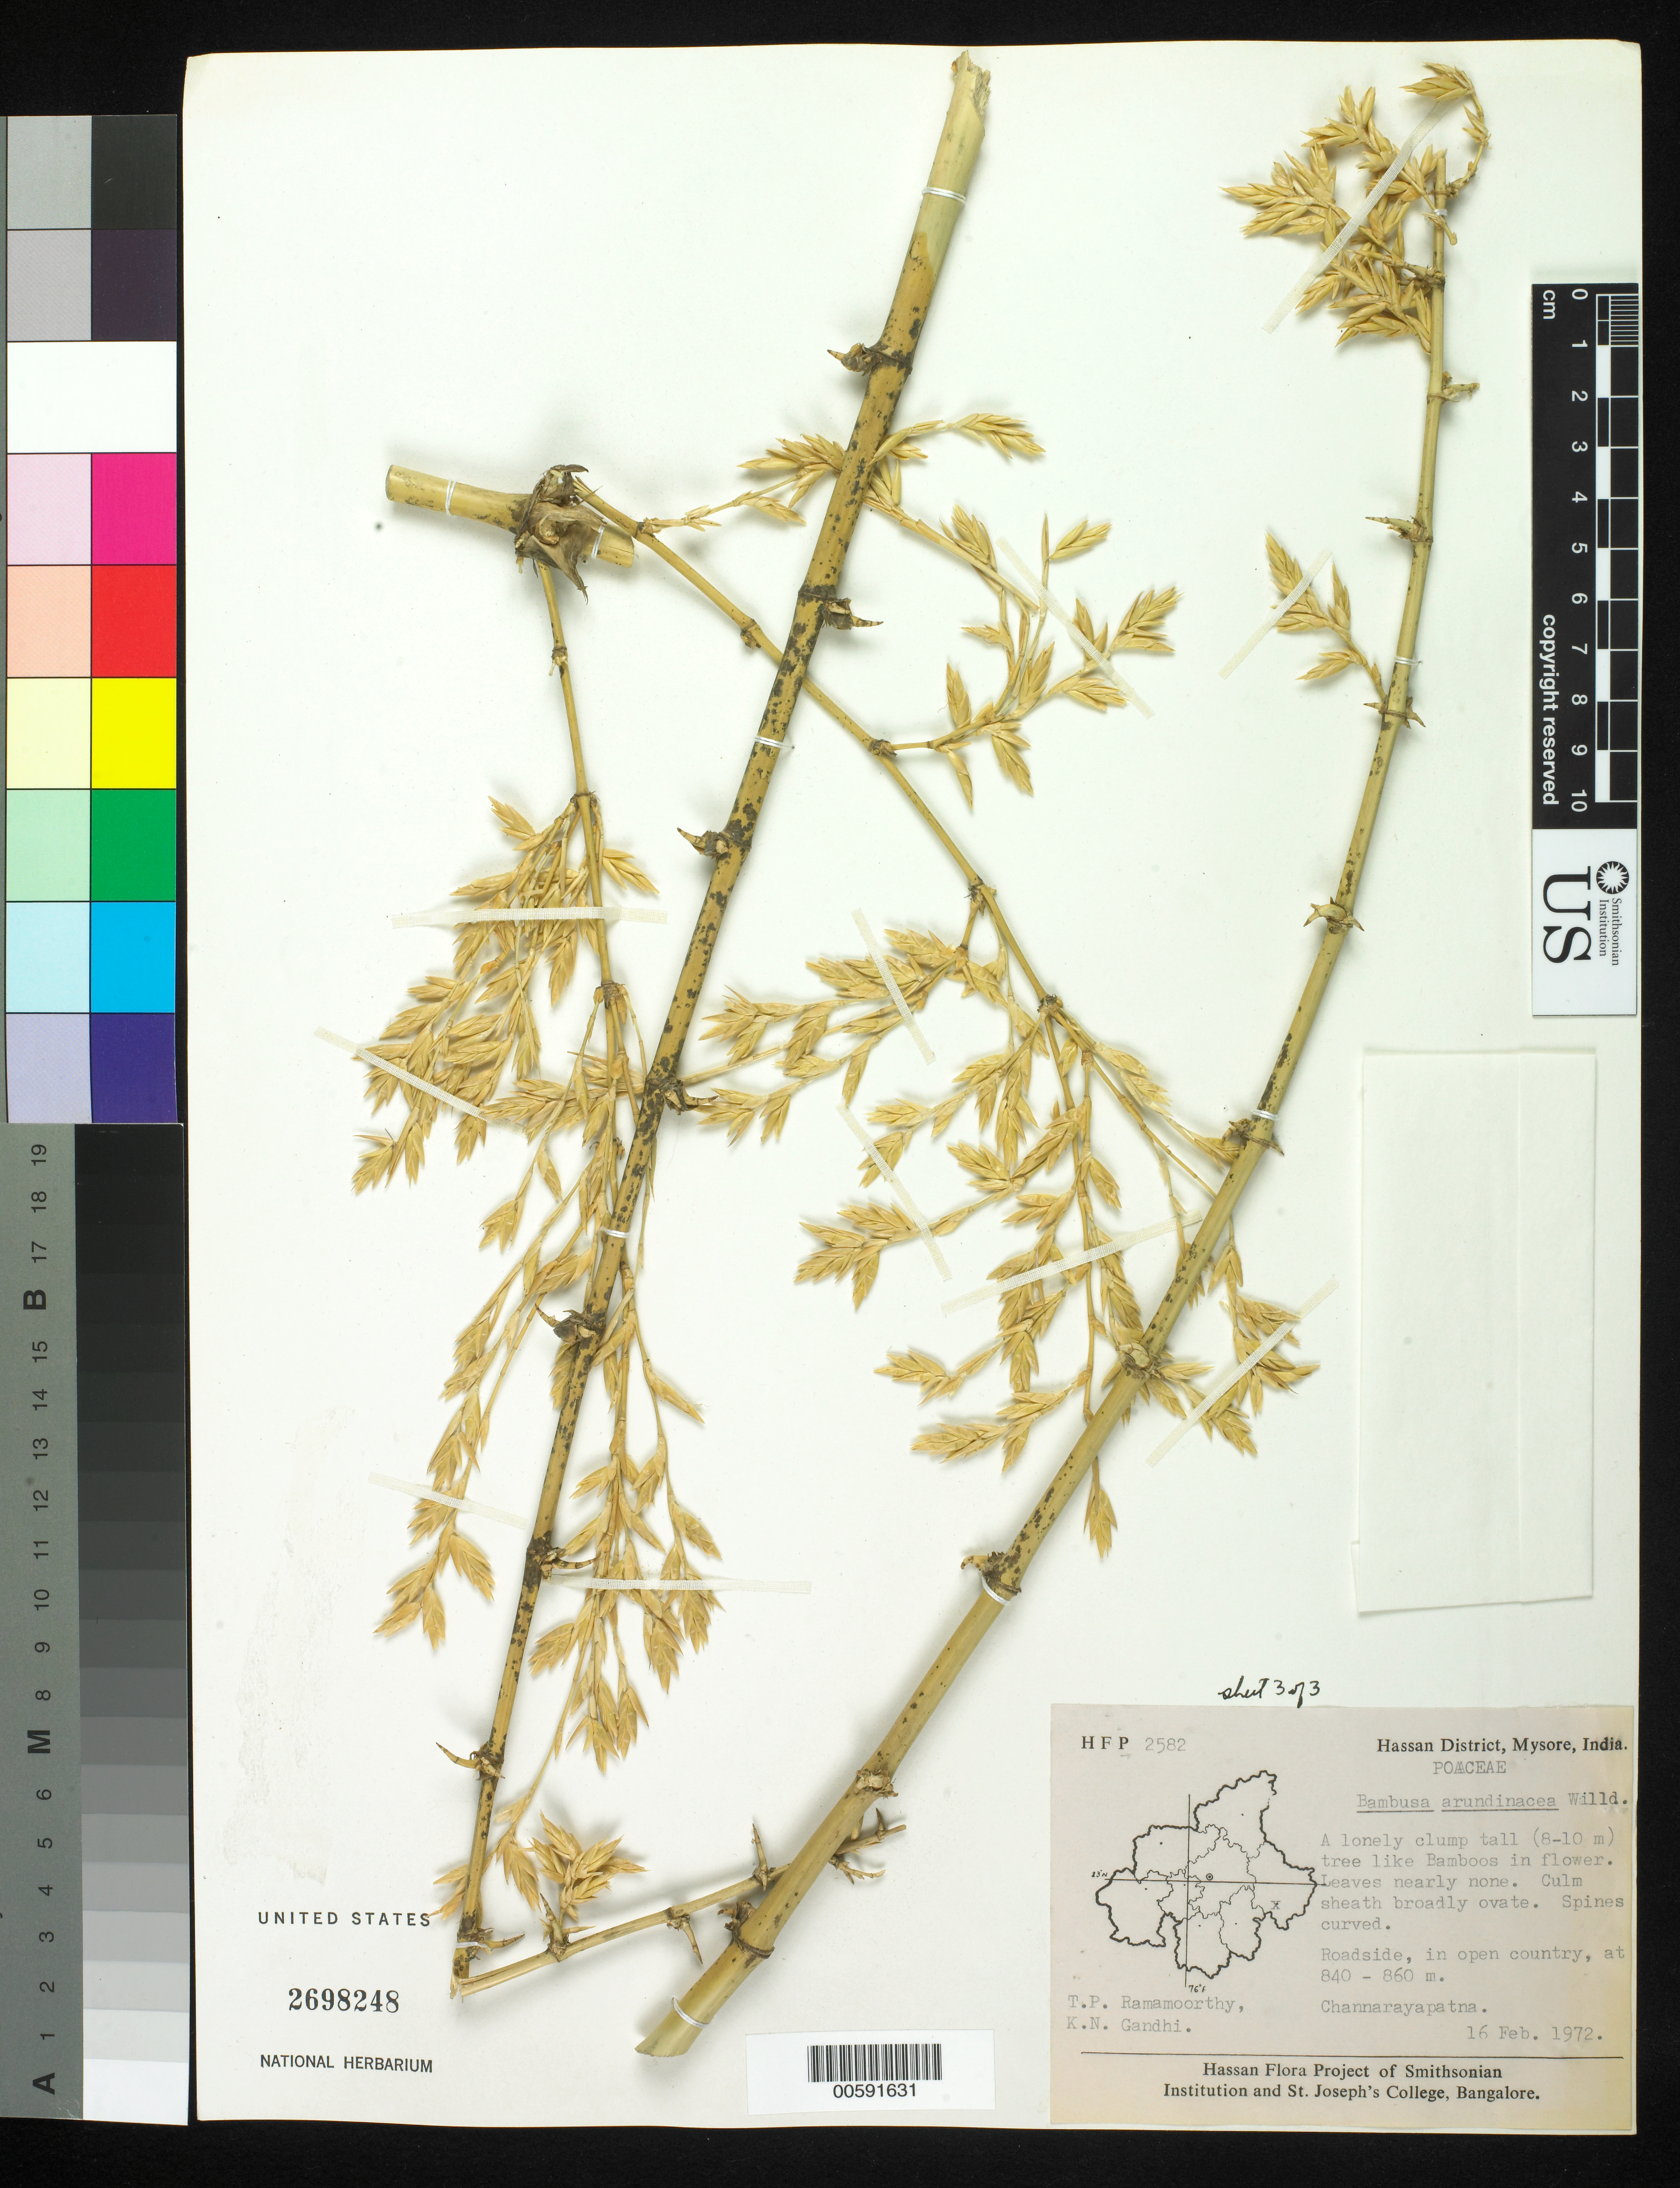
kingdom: Plantae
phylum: Tracheophyta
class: Liliopsida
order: Poales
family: Poaceae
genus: Bambusa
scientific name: Bambusa bambos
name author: (L.) Voss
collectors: T. P. Ramamoorthy & K. N. Gandhi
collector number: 2582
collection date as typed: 16 Feb 1972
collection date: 1972-02-16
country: India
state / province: Karnataka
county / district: Hassan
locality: Channarayapatna, mysore state [mysore state = karnataka.]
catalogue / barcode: US 2698248